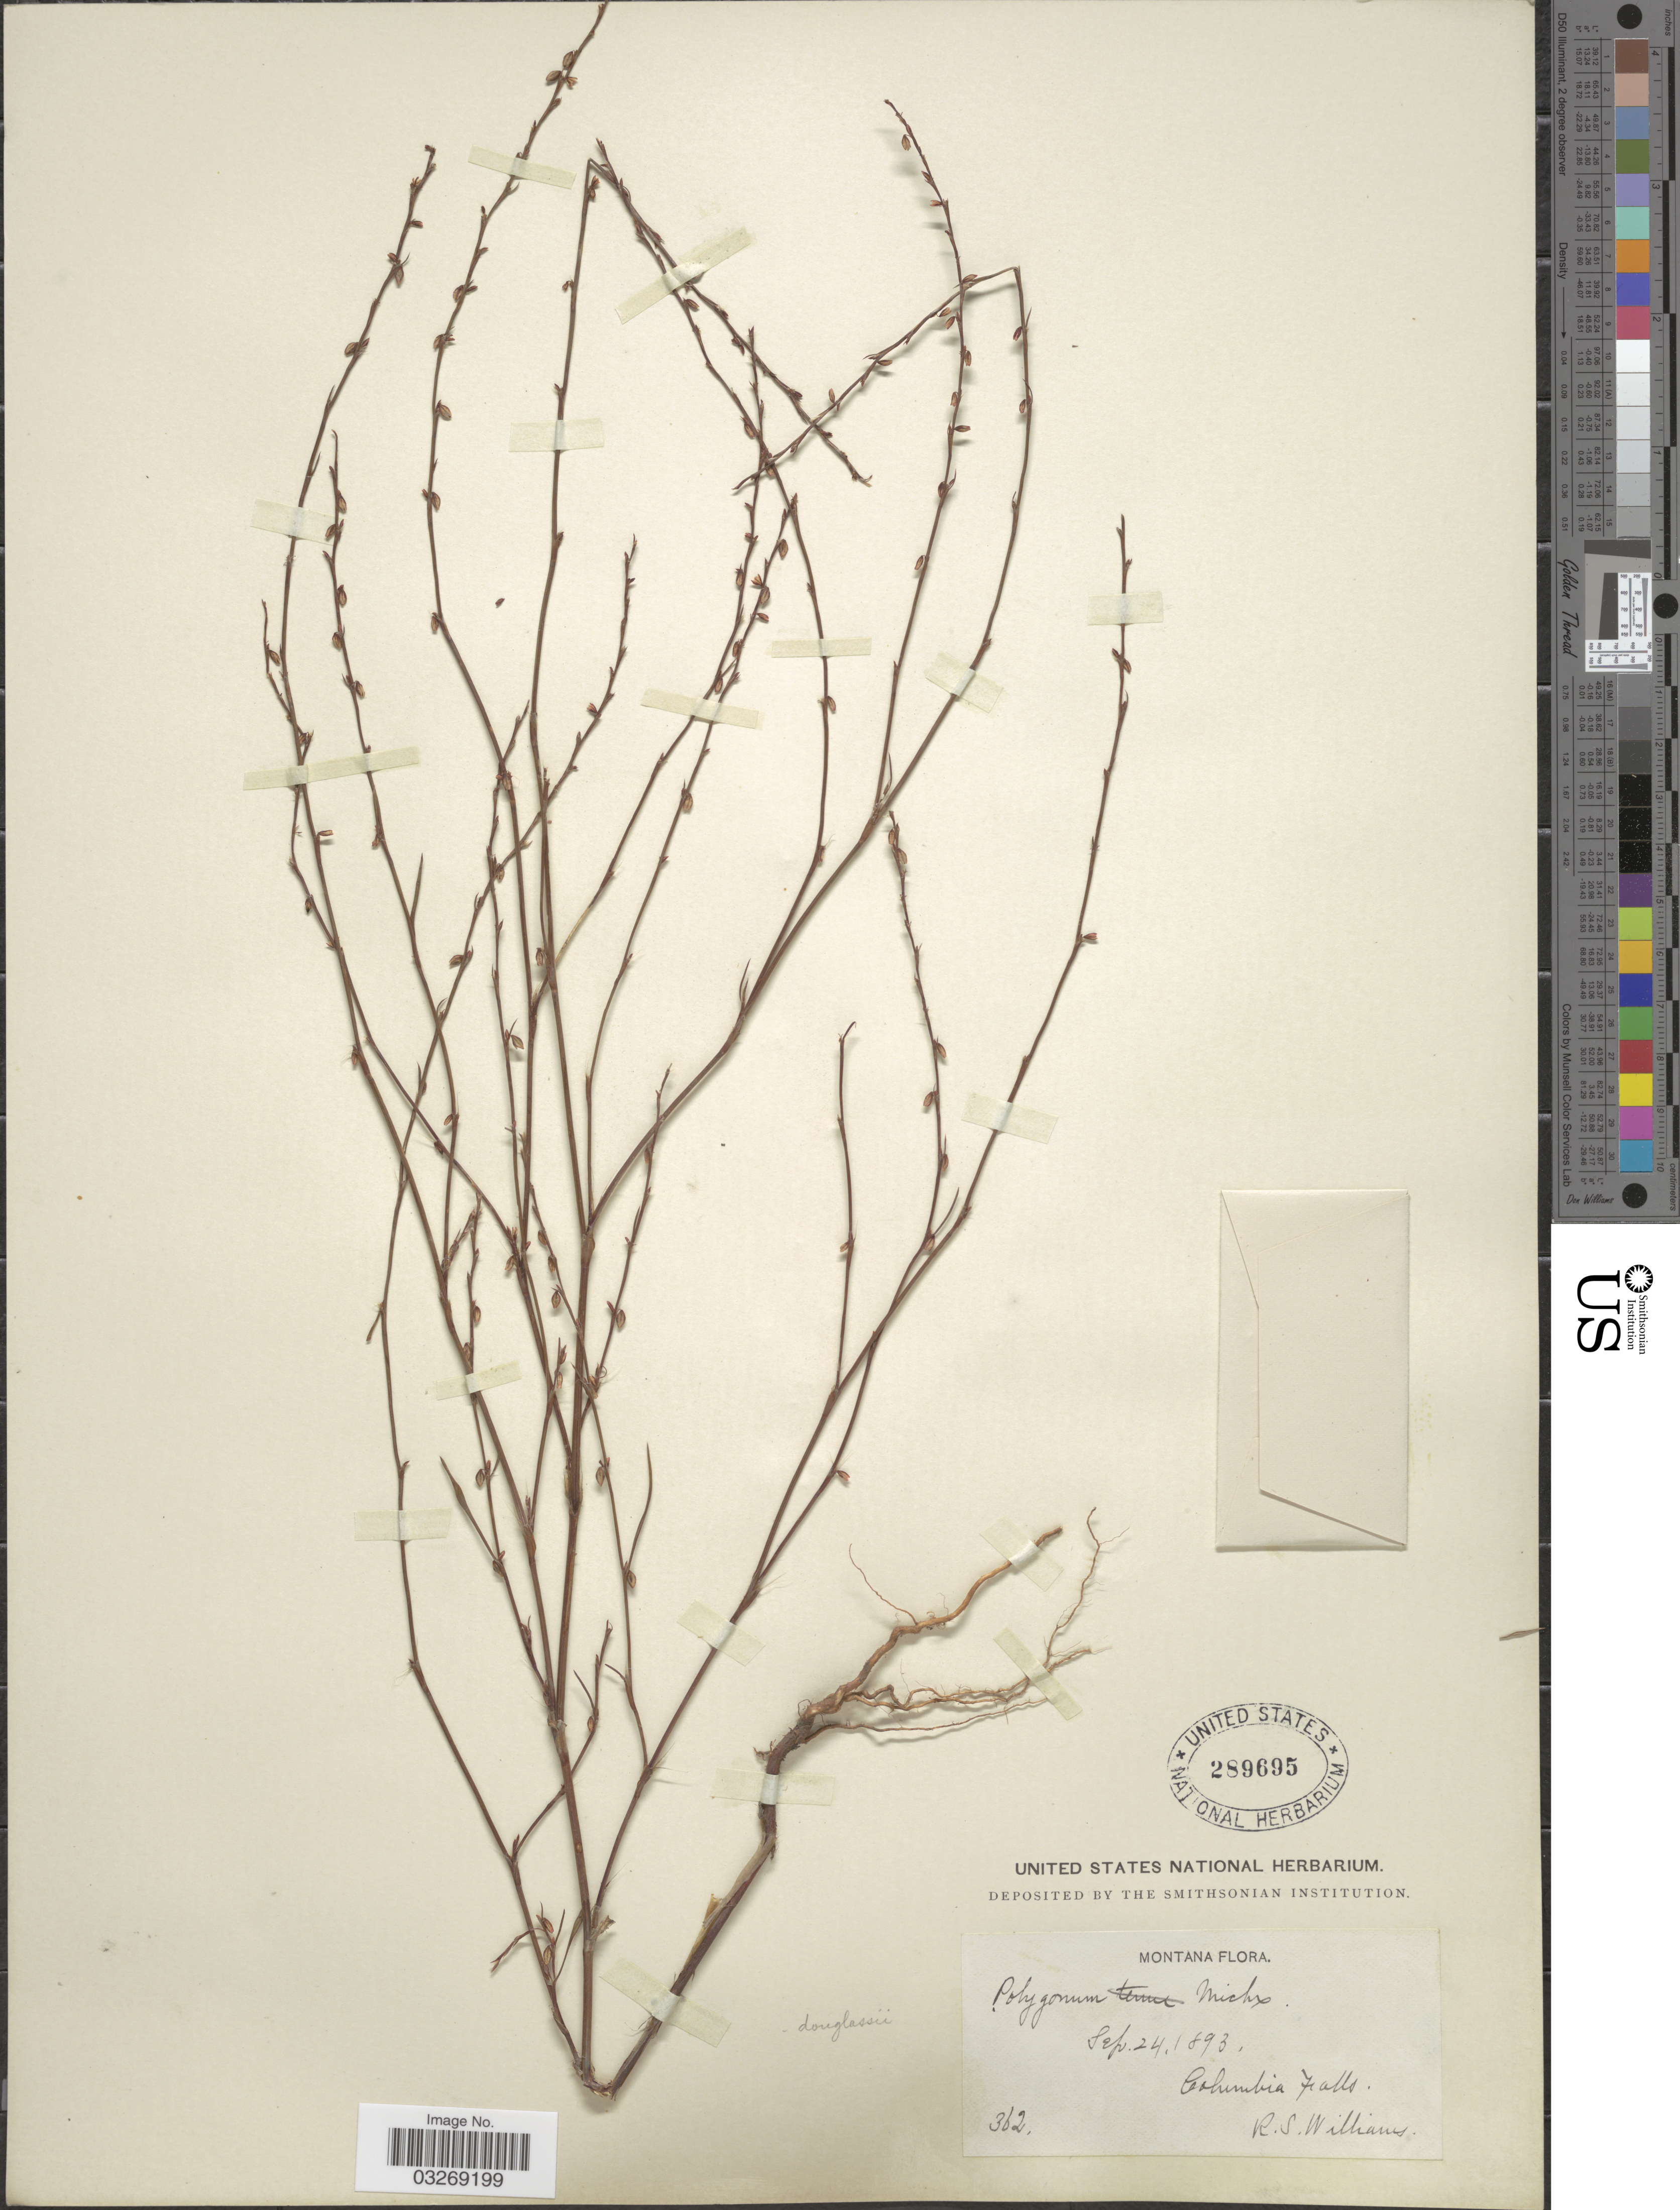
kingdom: Plantae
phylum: Tracheophyta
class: Magnoliopsida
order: Caryophyllales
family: Polygonaceae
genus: Polygonum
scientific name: Polygonum douglasii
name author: Greene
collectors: R. S. Williams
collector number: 362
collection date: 1893-09-24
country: United States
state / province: Montana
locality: Columbia Falls.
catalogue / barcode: US 289695